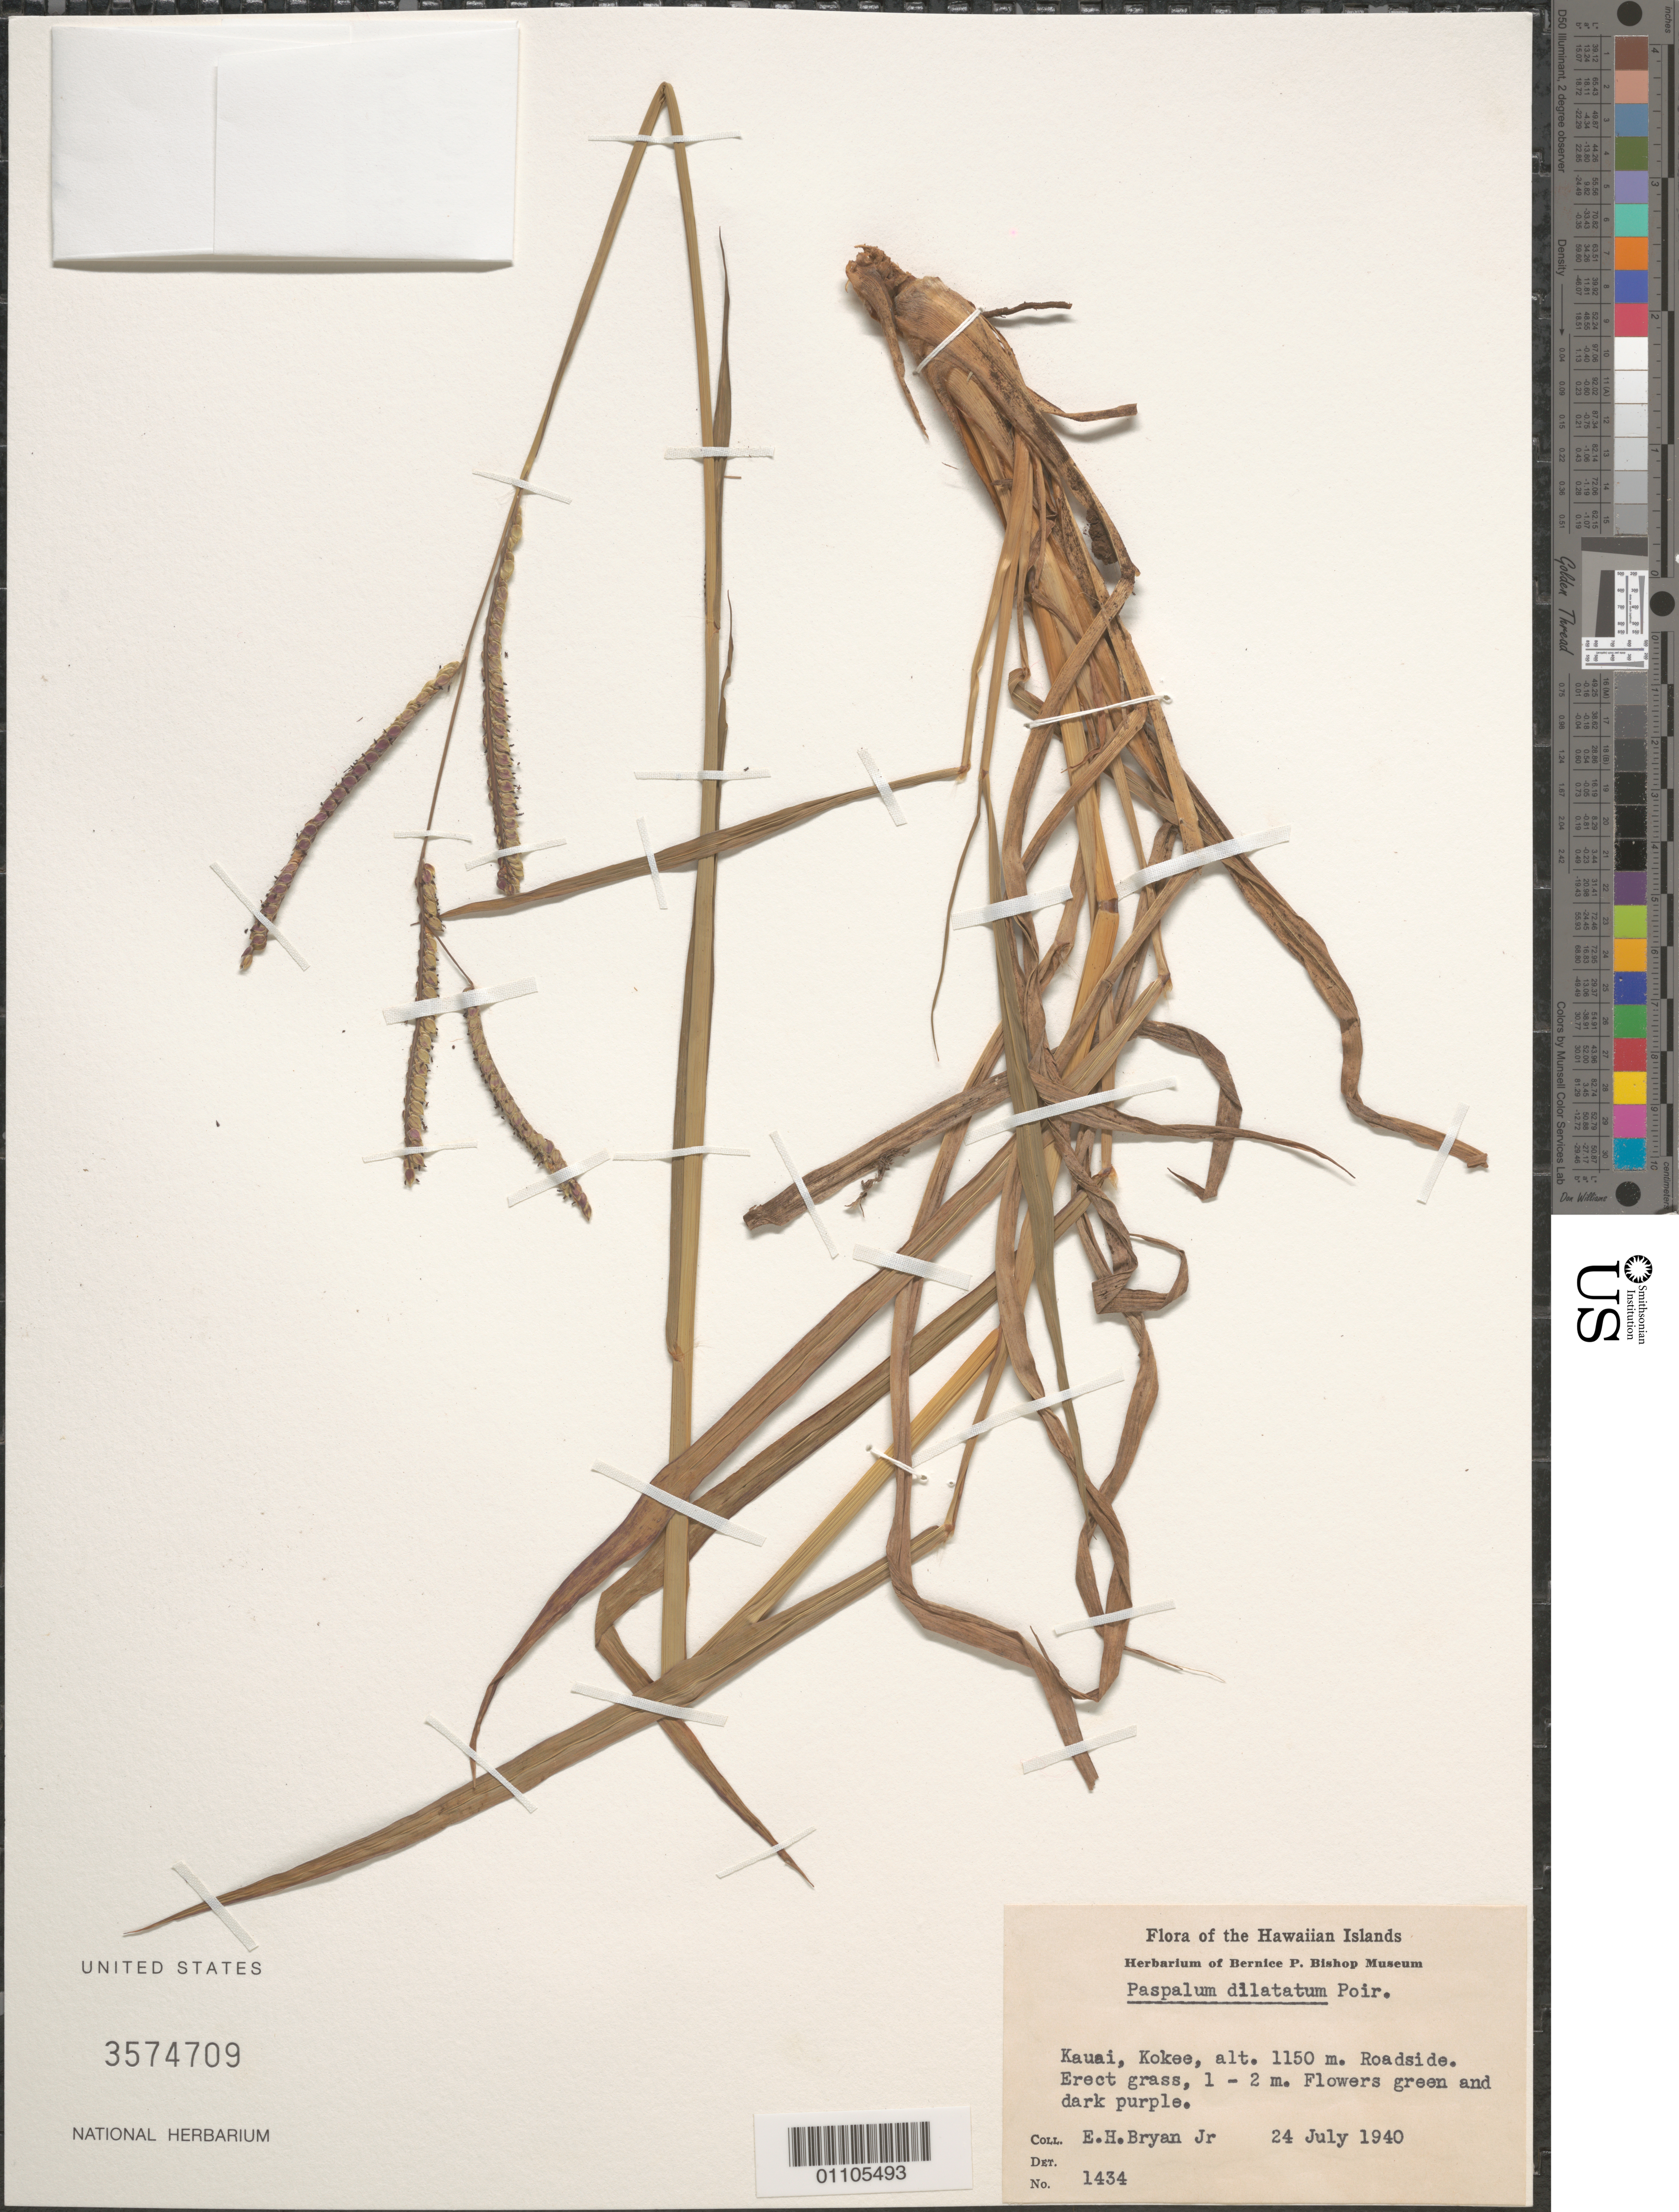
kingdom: Plantae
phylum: Tracheophyta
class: Liliopsida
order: Poales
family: Poaceae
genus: Paspalum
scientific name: Paspalum dilatatum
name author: Poir. in Lam.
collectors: E. Bryan Jr.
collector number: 1434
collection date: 1940-07-24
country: United States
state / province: Hawaii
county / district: Kaui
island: Kaua'i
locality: Kaua'i, Kokee, Roadside.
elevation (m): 1150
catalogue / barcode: US 3574709